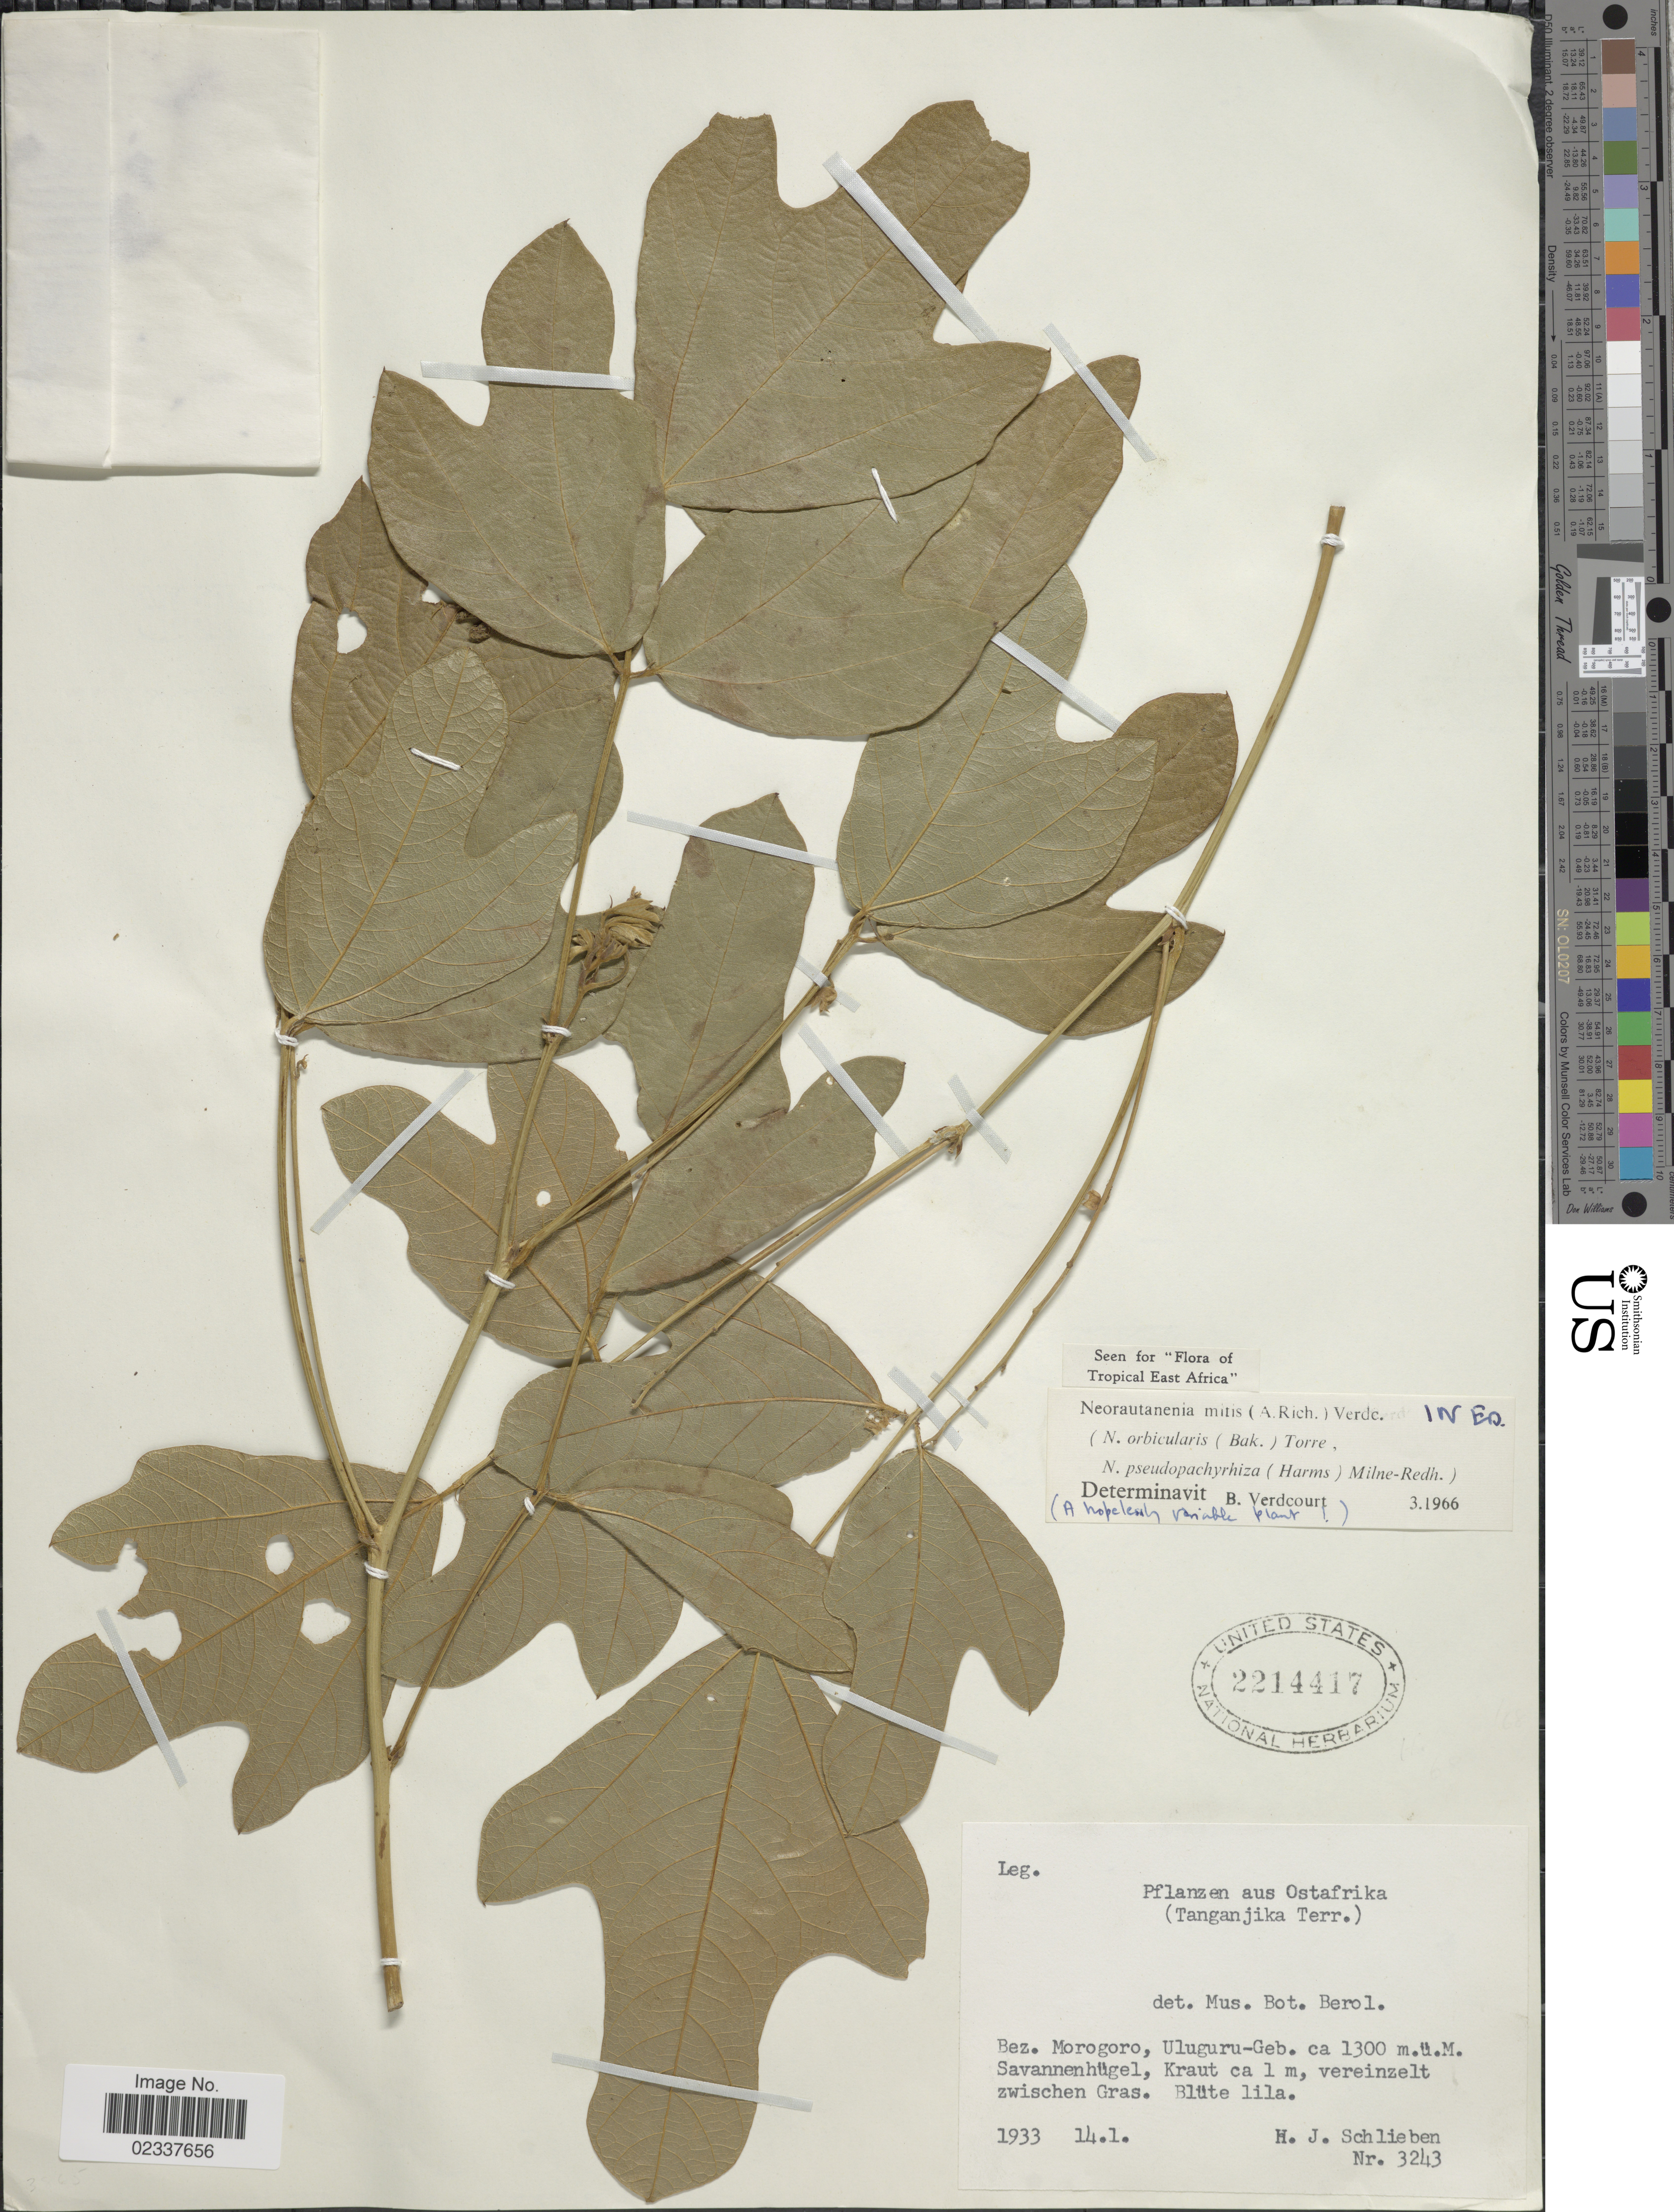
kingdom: Plantae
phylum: Tracheophyta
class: Magnoliopsida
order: Fabales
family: Fabaceae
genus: Neorautanenia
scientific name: Neorautanenia mitis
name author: (A. Rich.) Verdc.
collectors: H. J. Schlieben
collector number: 3243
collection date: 1933-01-14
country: Tanzania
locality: Ostafrika, (Tanganjika Terr.) Bez. Morogoro, Uluguru-Geb. Savannenhugel, Kraut ca. 1 m, vereinzelt zwischen Gras. Blute lila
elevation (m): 1300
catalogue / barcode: US 2214417